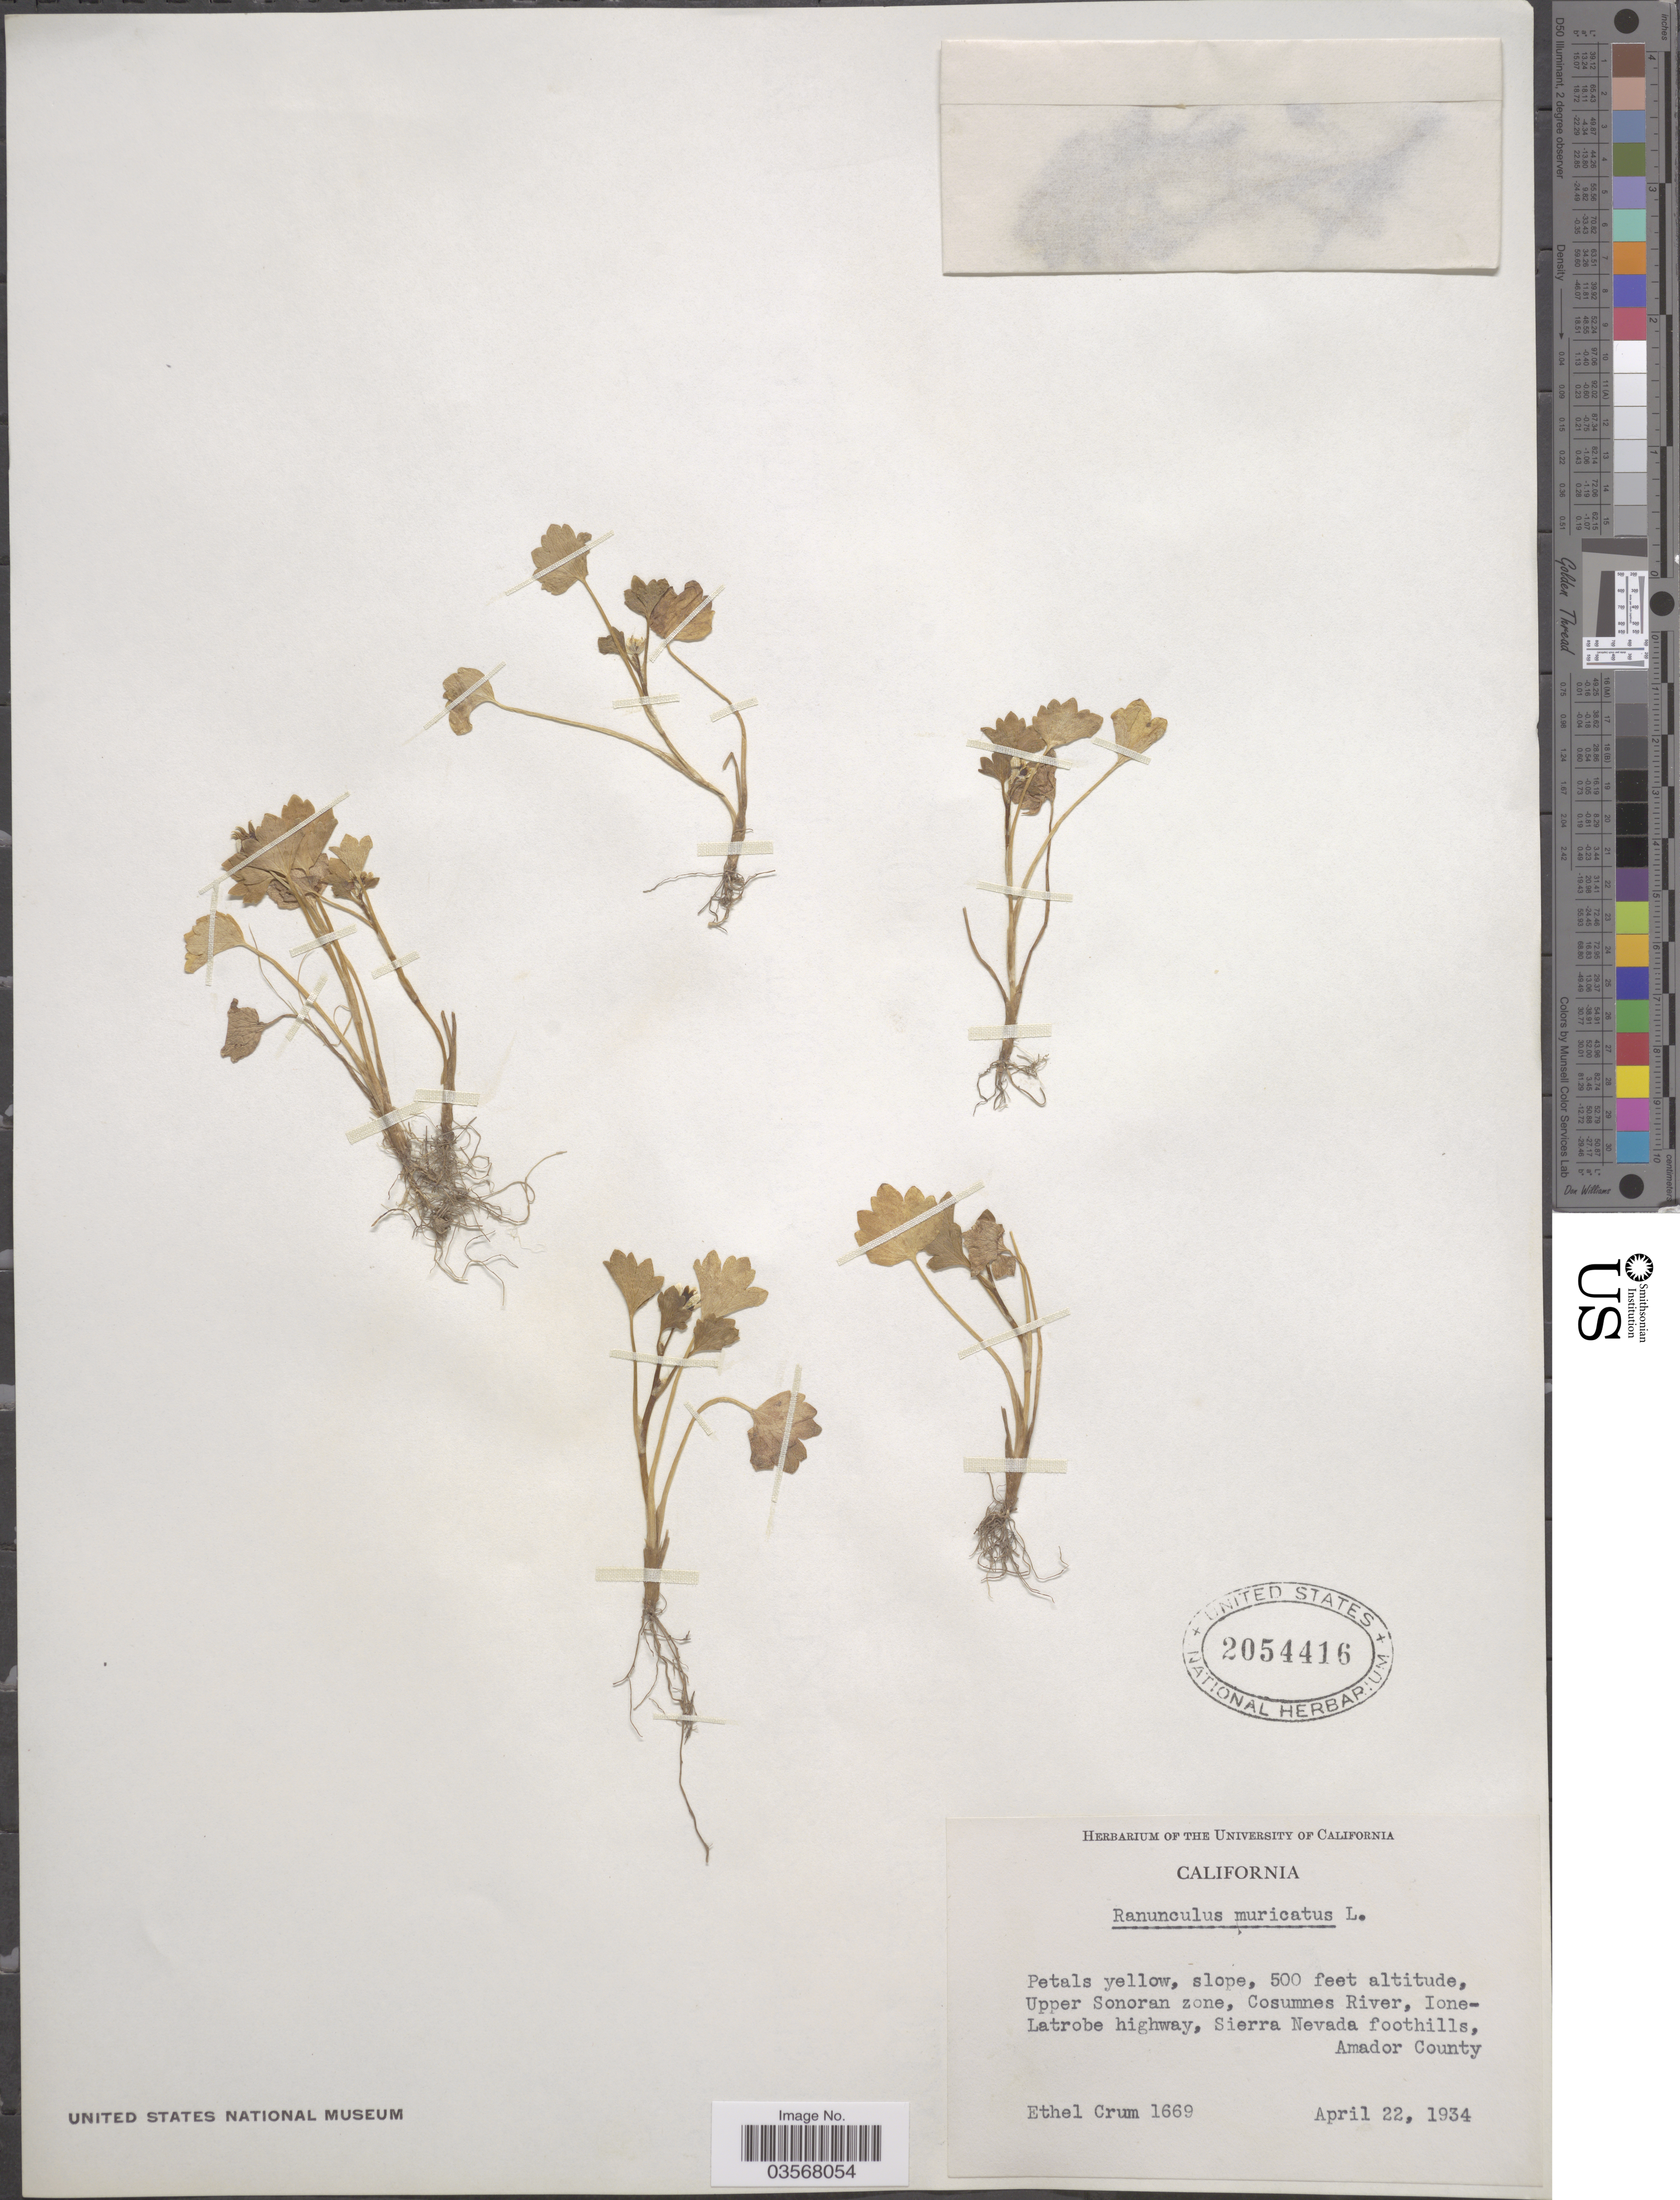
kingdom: Plantae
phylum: Tracheophyta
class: Magnoliopsida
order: Ranunculales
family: Ranunculaceae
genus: Ranunculus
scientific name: Ranunculus muricatus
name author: L.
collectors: E. K. Crum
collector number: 1669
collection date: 1934-04-22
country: United States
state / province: California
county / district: Amador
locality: Upper Sonoran zone, Cosumnes River, Ione-Latrobe highway, Sierra Nevada foothills, Amador County.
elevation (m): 152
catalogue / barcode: US 2054416